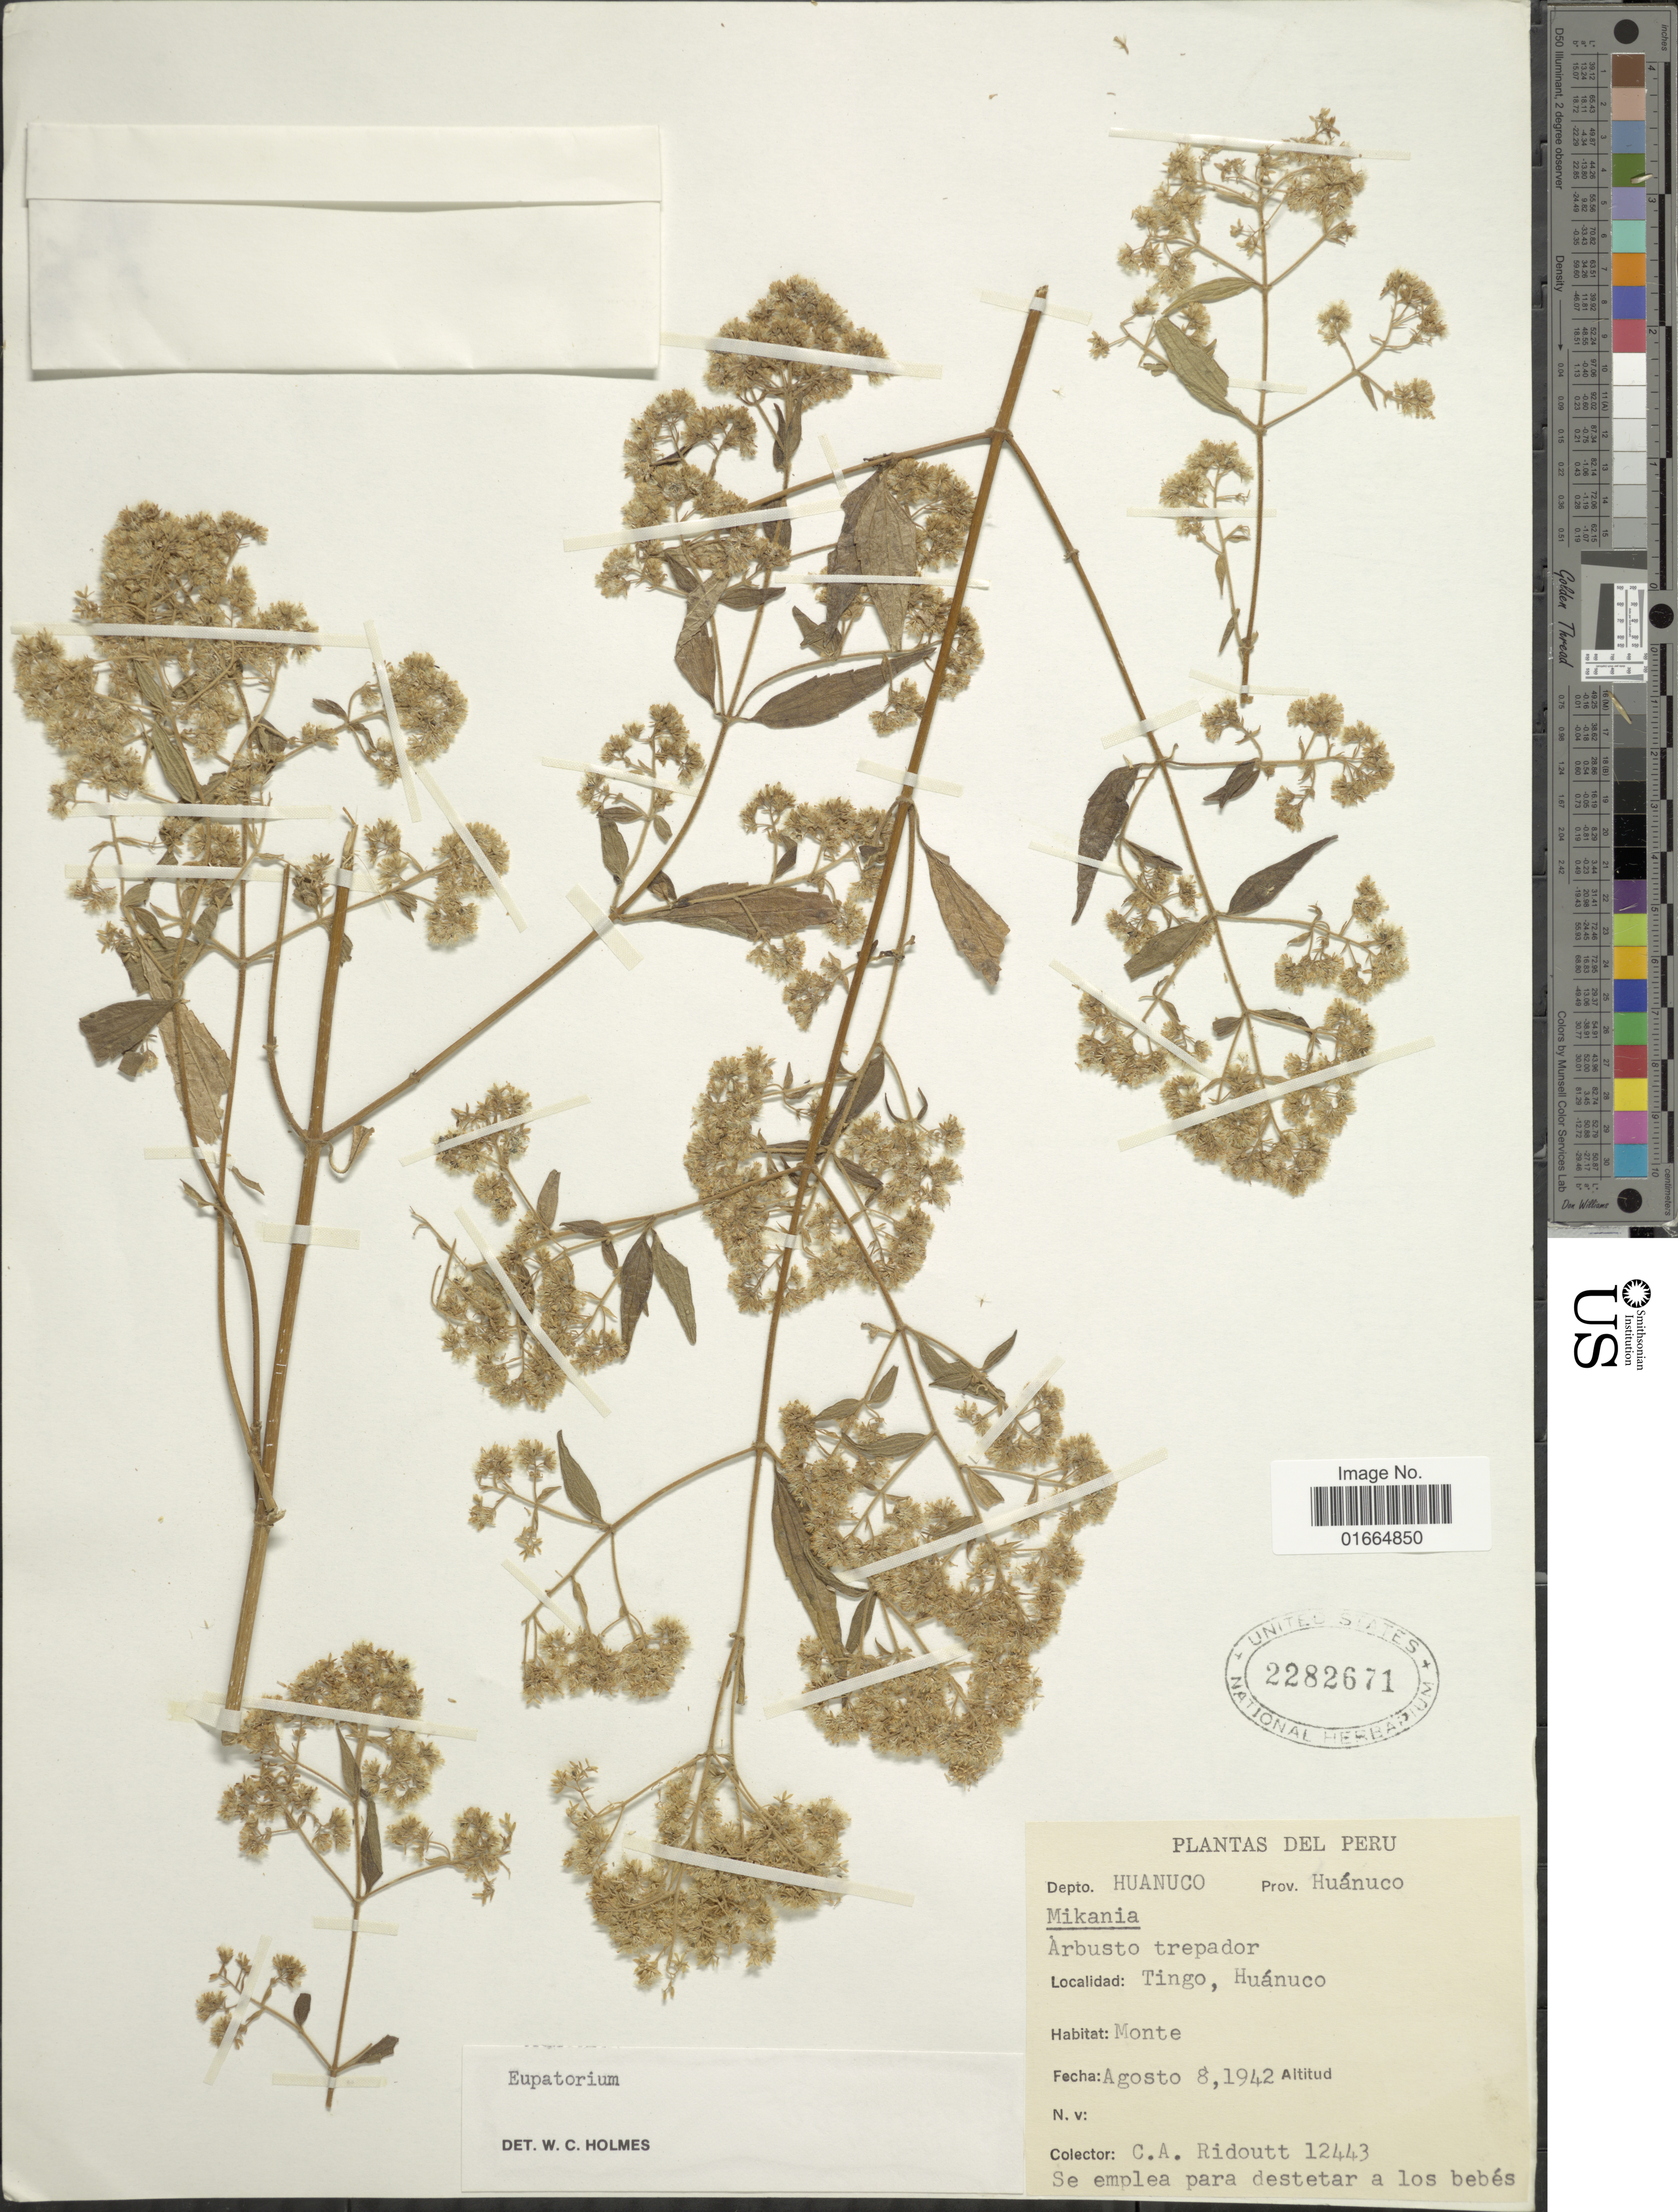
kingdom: Plantae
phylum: Tracheophyta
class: Magnoliopsida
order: Asterales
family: Asteraceae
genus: Ophryosporus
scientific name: Ophryosporus piquerioides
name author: (DC.) Benth. ex Baker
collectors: C. Ridoutt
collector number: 12443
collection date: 1942-08-08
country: Peru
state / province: Huánuco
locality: Depto. Huanuco. Prov. Huánuco. Tingo, Huánuco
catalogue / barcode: US 2282671